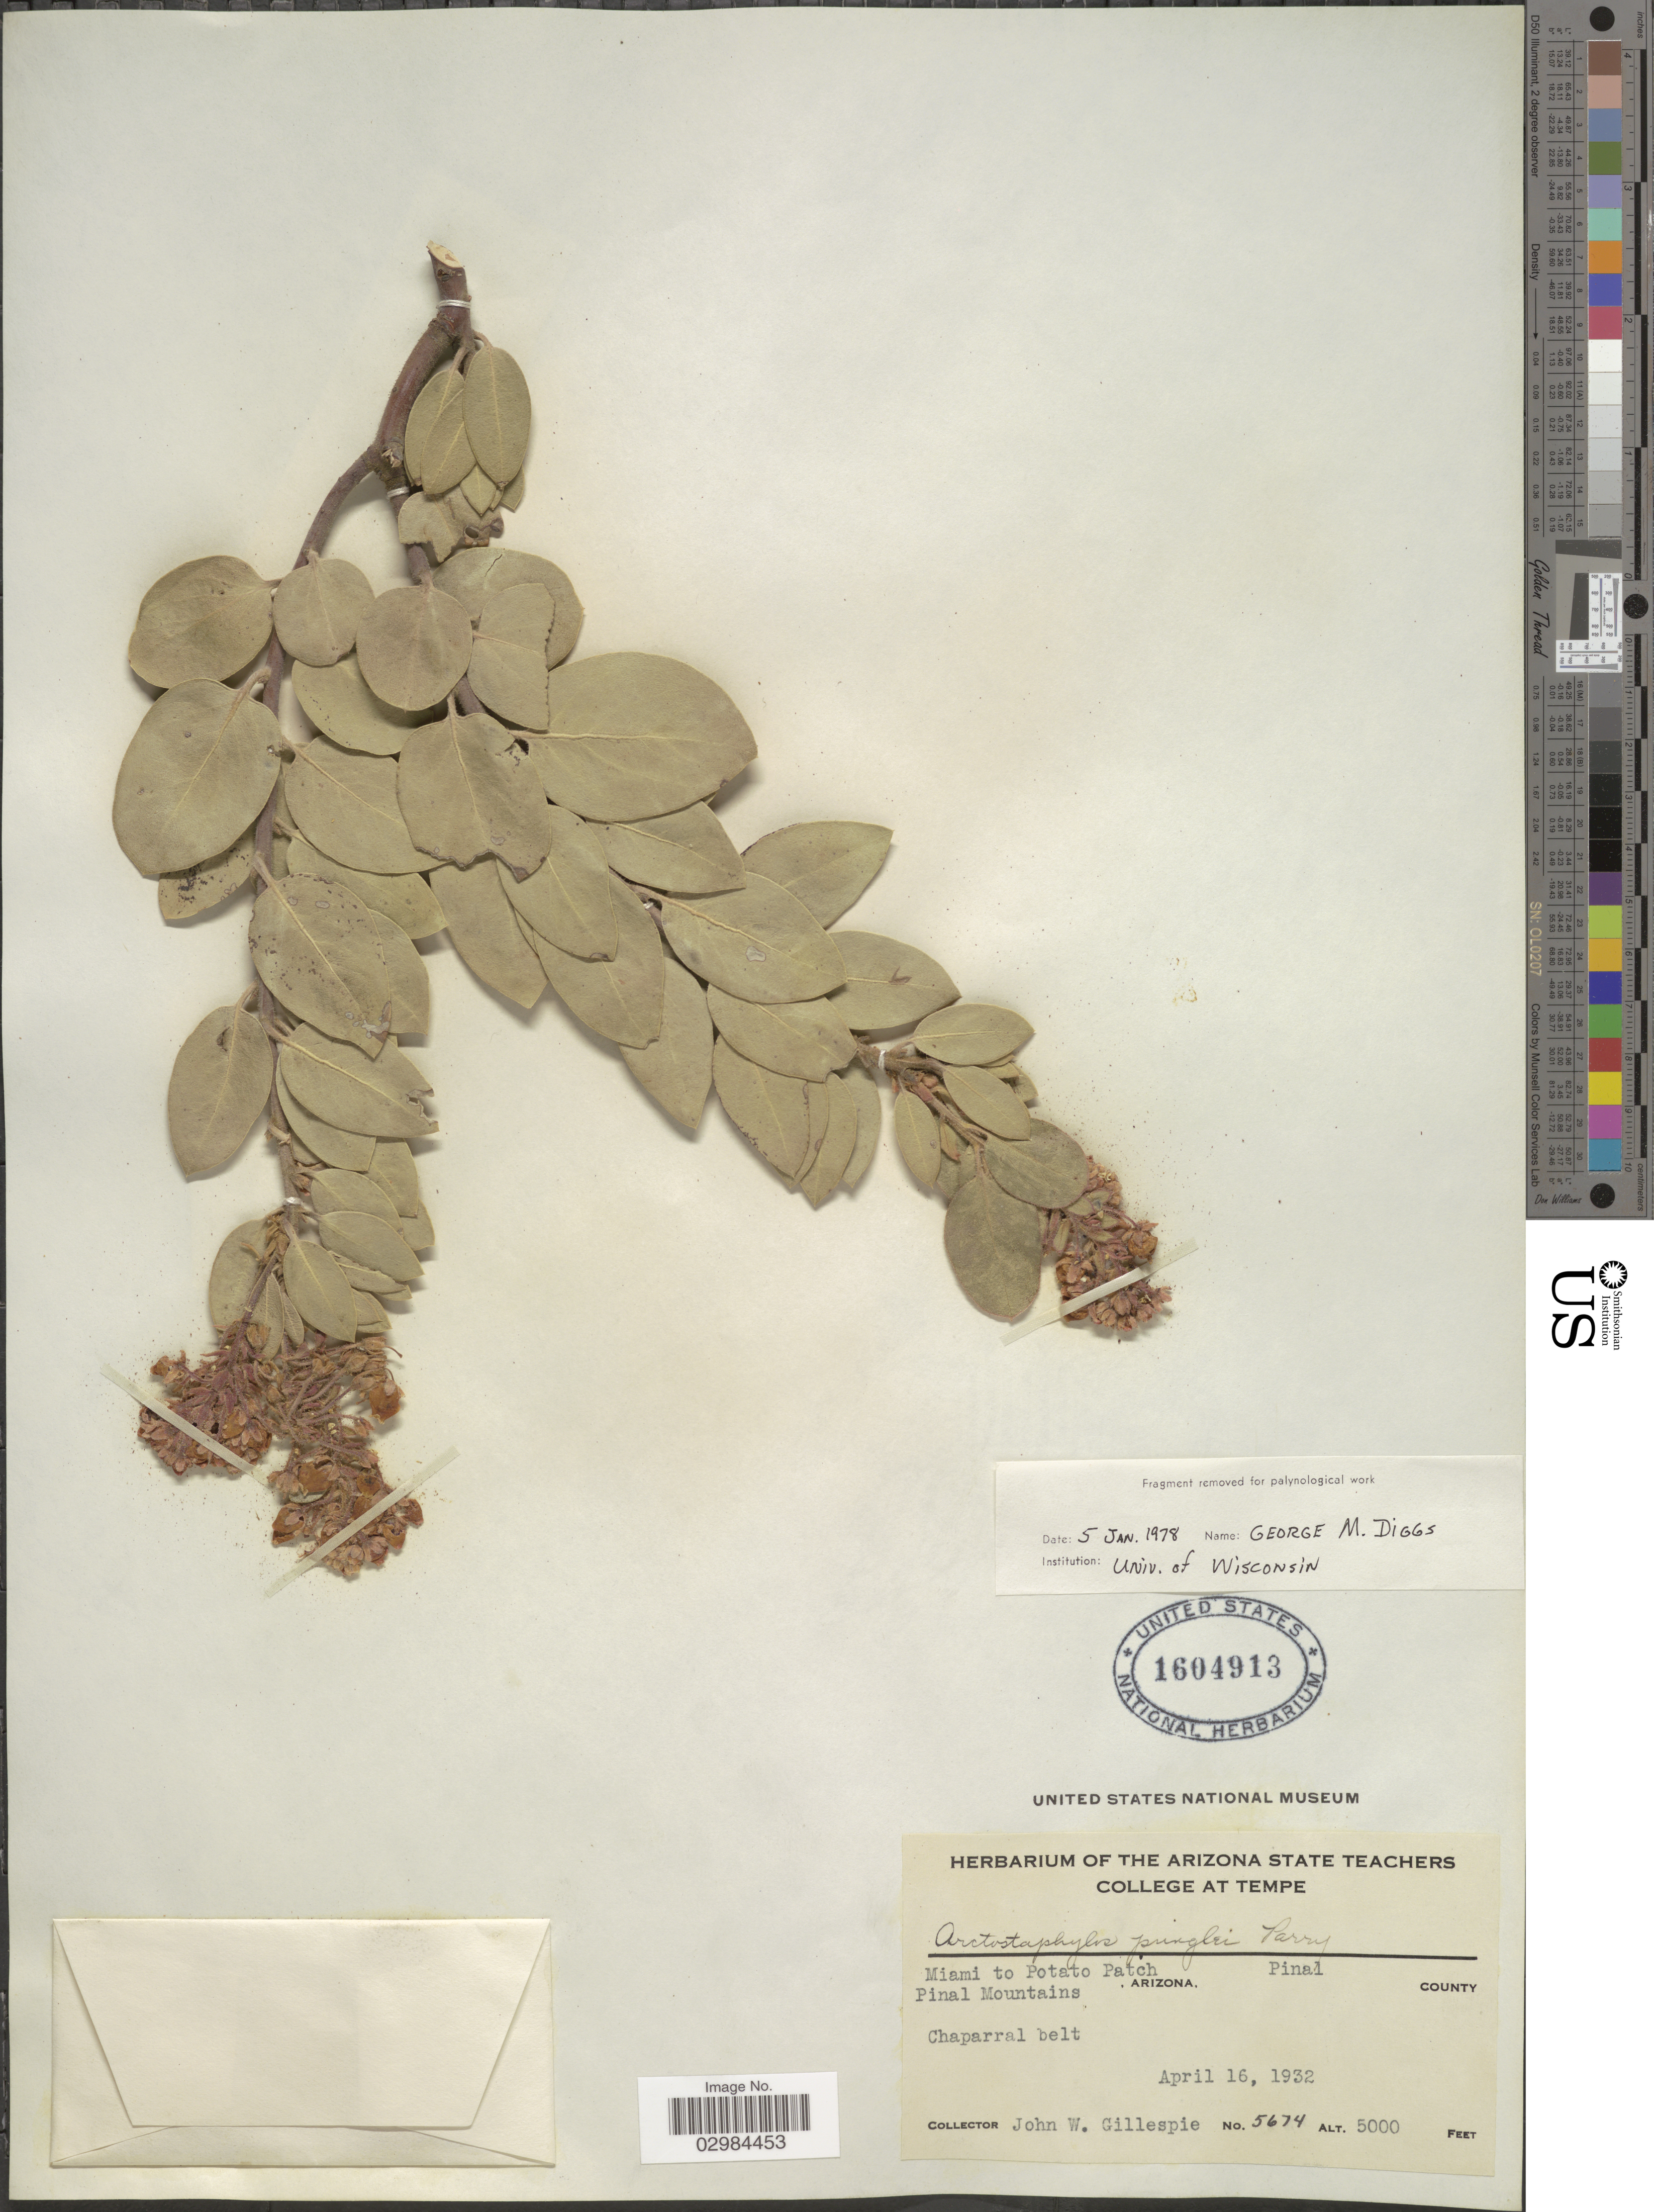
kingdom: Plantae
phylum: Tracheophyta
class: Magnoliopsida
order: Ericales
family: Ericaceae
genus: Arctostaphylos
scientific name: Arctostaphylos pringlei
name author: Parry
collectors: J. W. Gillespie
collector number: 5674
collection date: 1932-04-16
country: United States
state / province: Arizona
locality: Miami to Potato Patch. Pinal County. Pinal Mountains. Chaparral belt.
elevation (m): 1524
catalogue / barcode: US 1604913